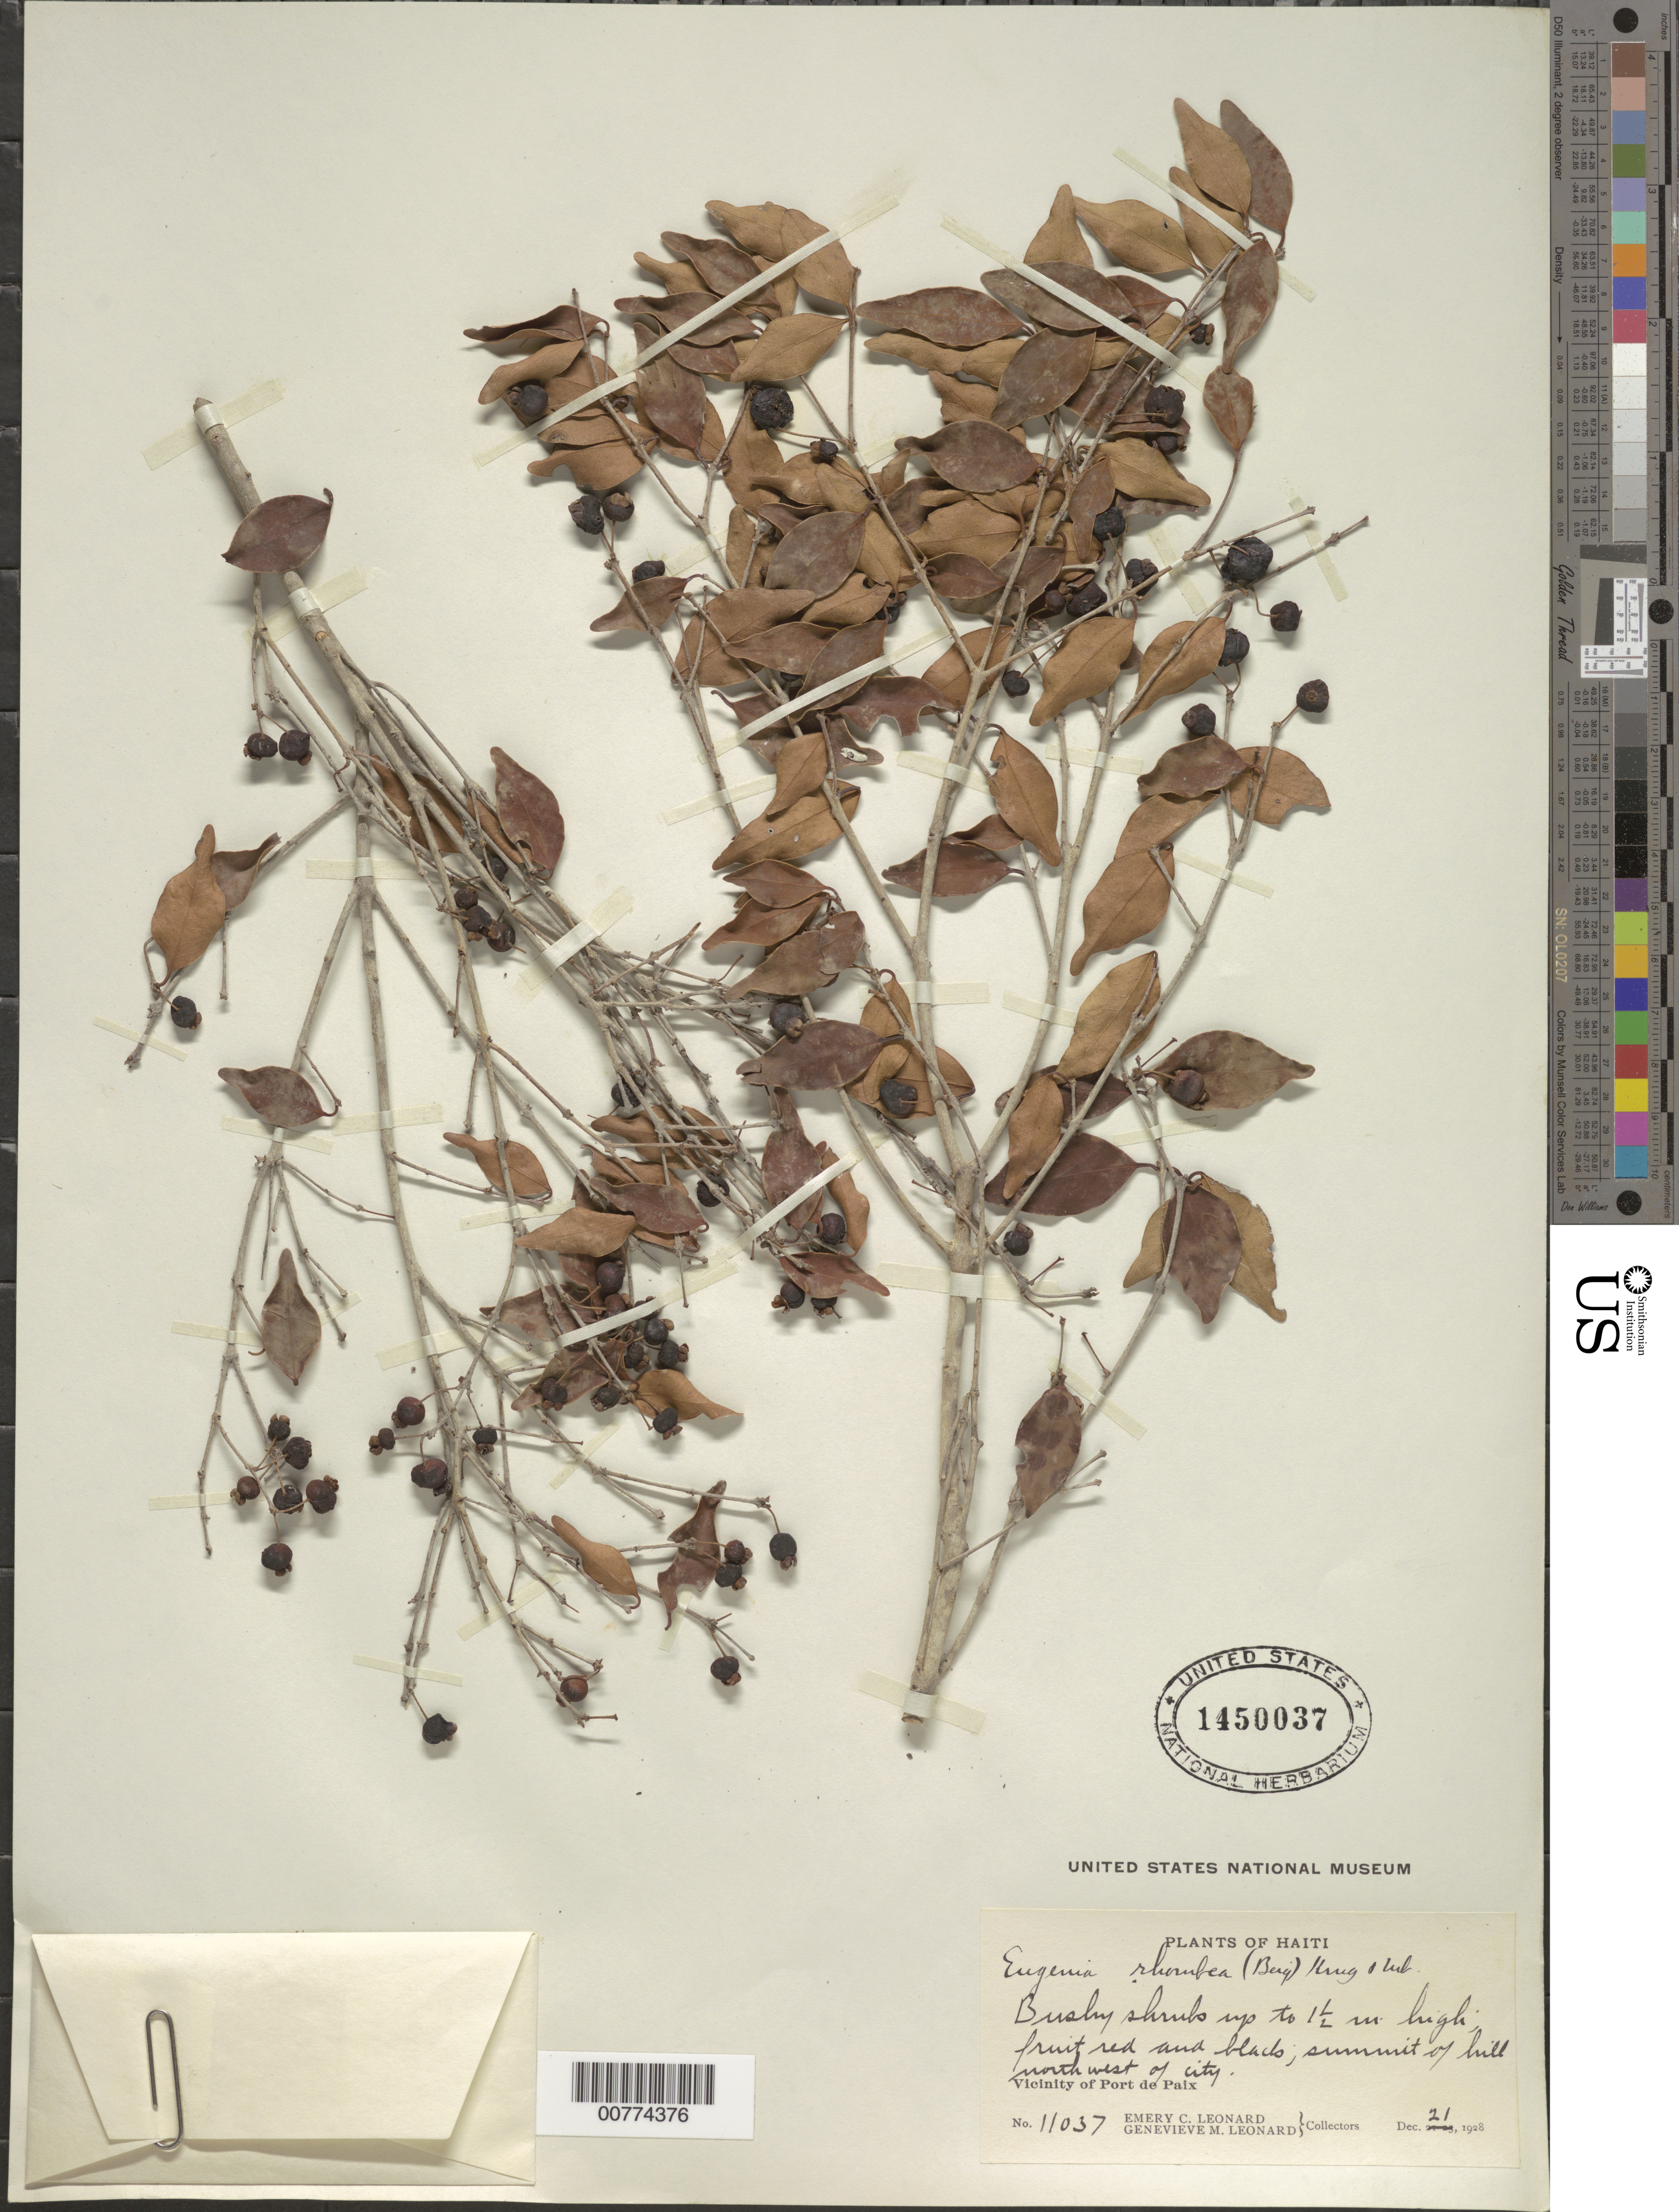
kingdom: Plantae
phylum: Tracheophyta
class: Magnoliopsida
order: Myrtales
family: Myrtaceae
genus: Eugenia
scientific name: Eugenia rhombea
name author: (O. Berg) Krug & Urb.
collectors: E. C. Leonard & G. M. Leonard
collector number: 11037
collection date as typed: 21 Dec 1928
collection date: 1928-12-21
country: Haiti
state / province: Nord-Ouest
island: Hispaniola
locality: Vicinity of Port de Paix, northwest of city.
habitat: Summit of hill.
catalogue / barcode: US 1450037